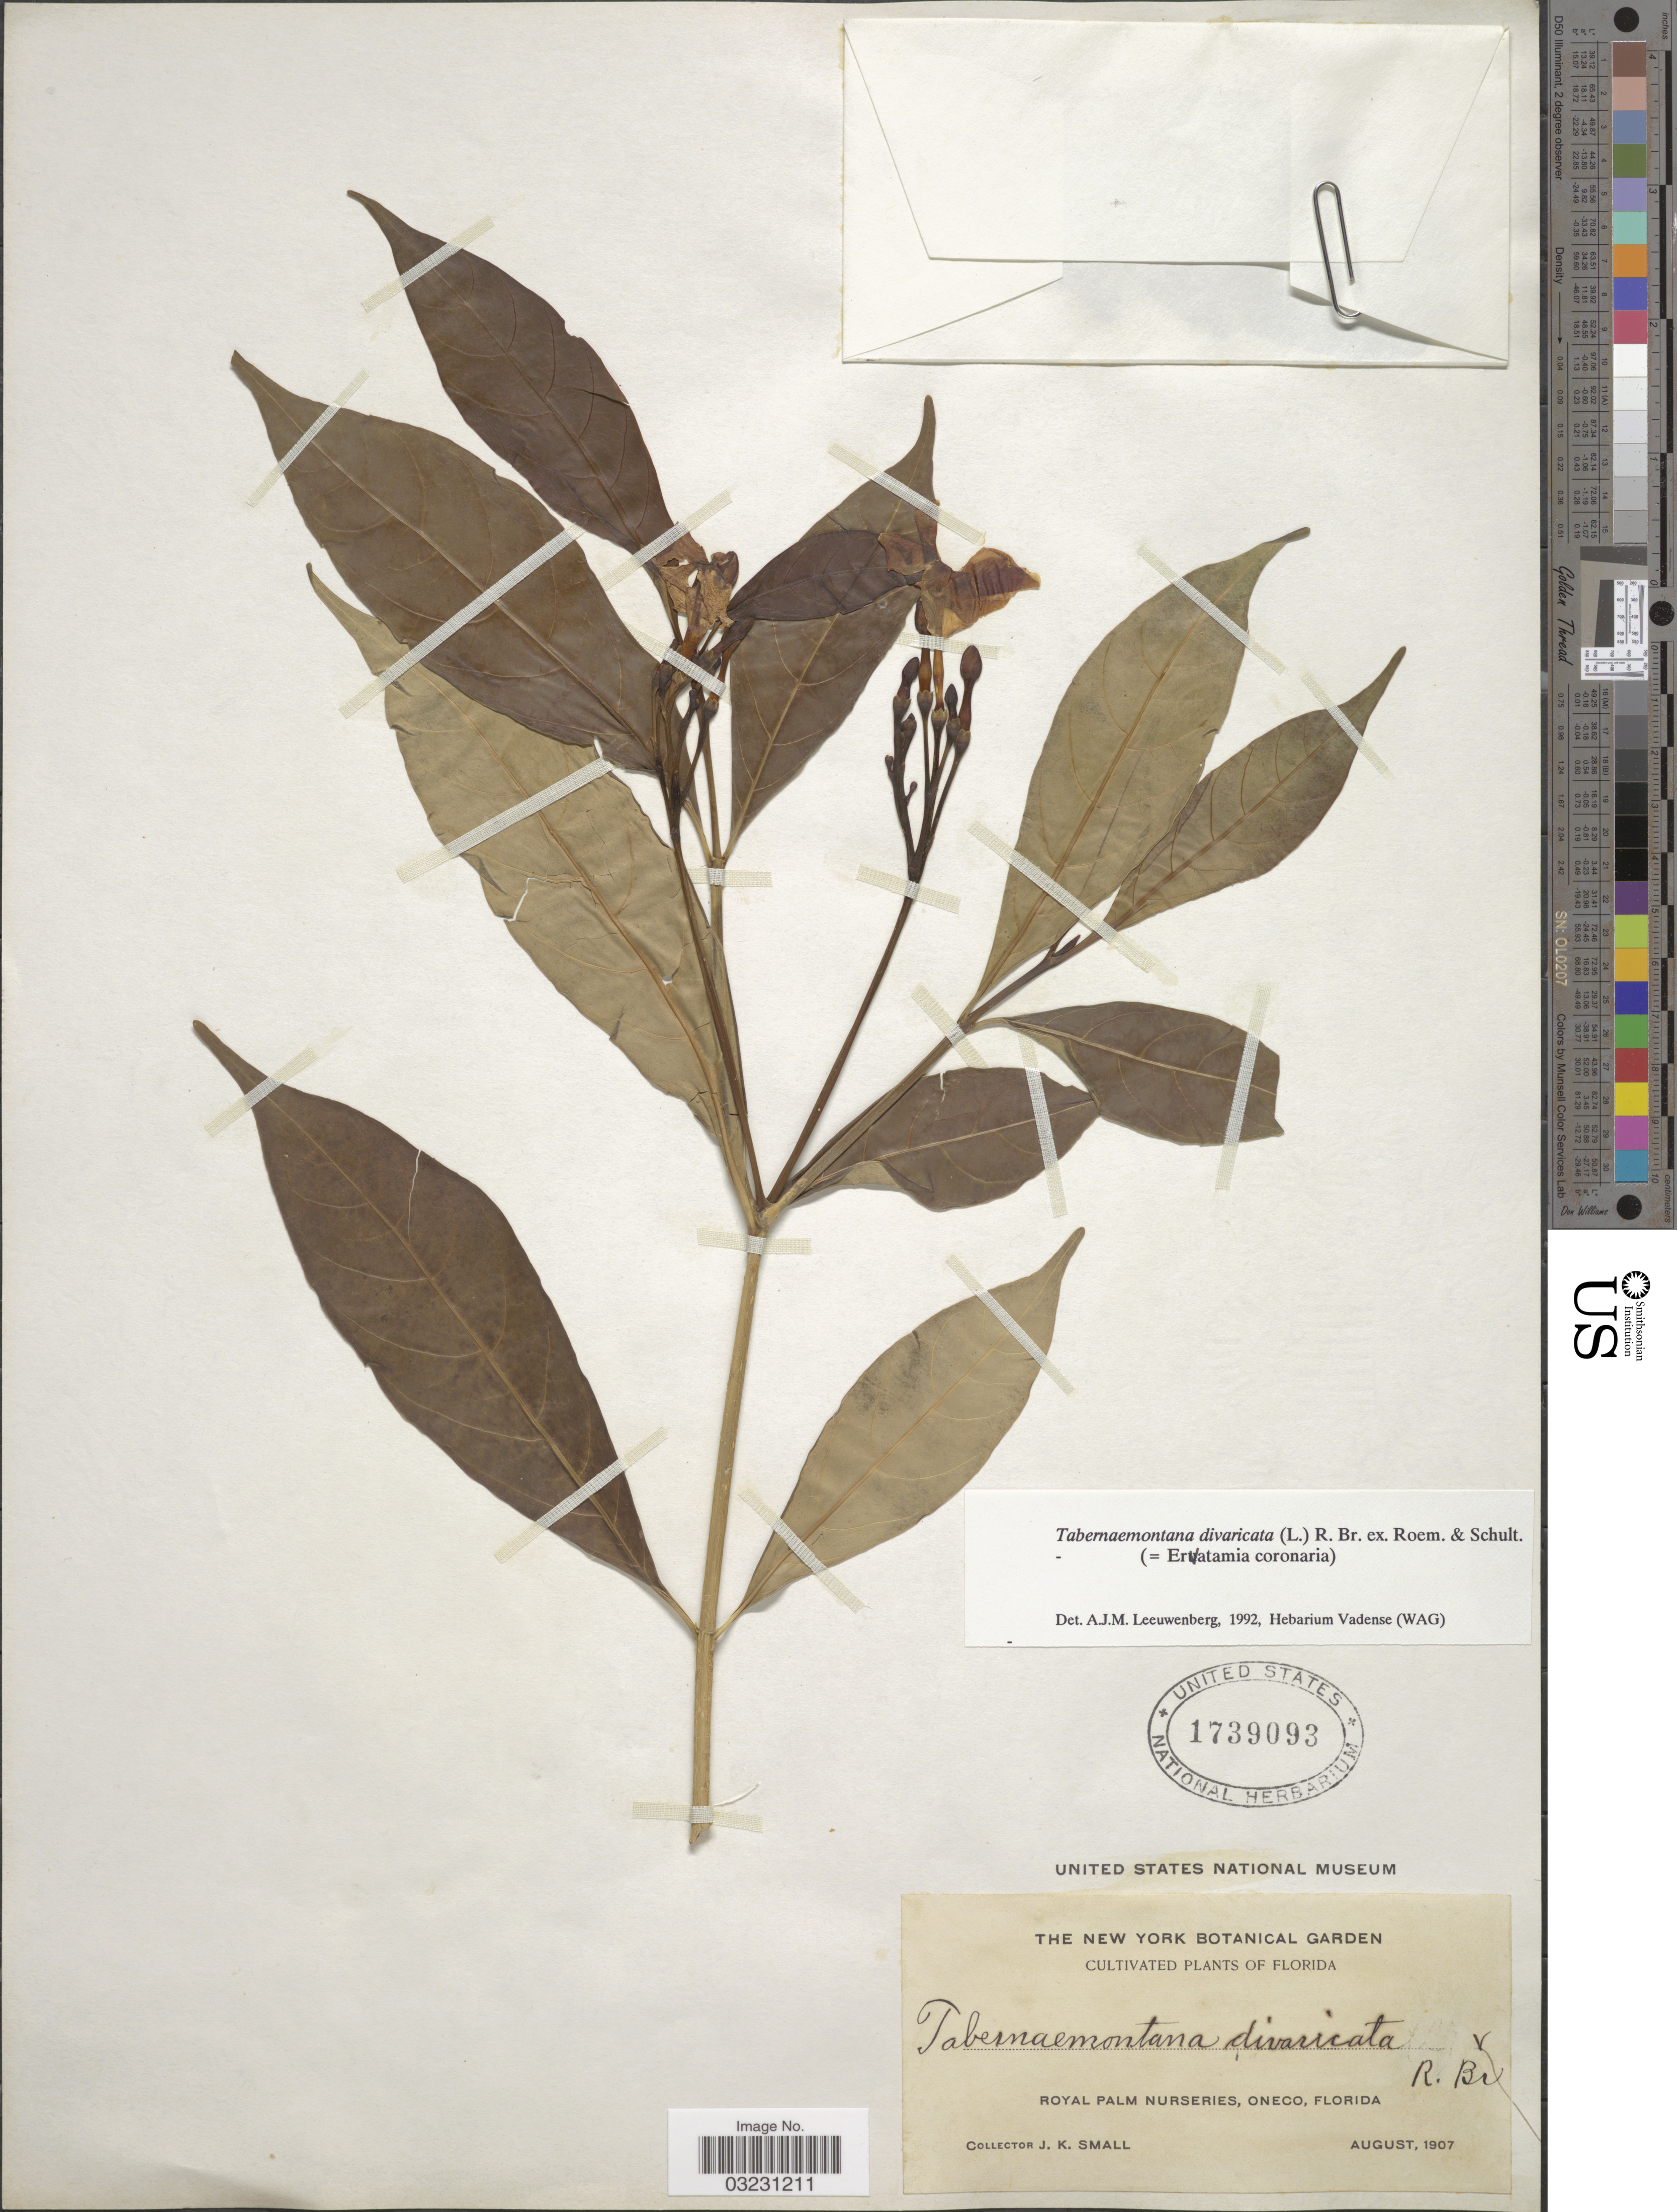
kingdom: Plantae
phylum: Tracheophyta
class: Magnoliopsida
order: Gentianales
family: Apocynaceae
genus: Tabernaemontana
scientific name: Tabernaemontana divaricata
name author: (L.) R. Br. ex Roem. & Schult.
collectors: J. K. Small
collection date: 1907-08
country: United States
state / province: Florida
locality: Royal Palm Nurseries, Oneco.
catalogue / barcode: US 1739093